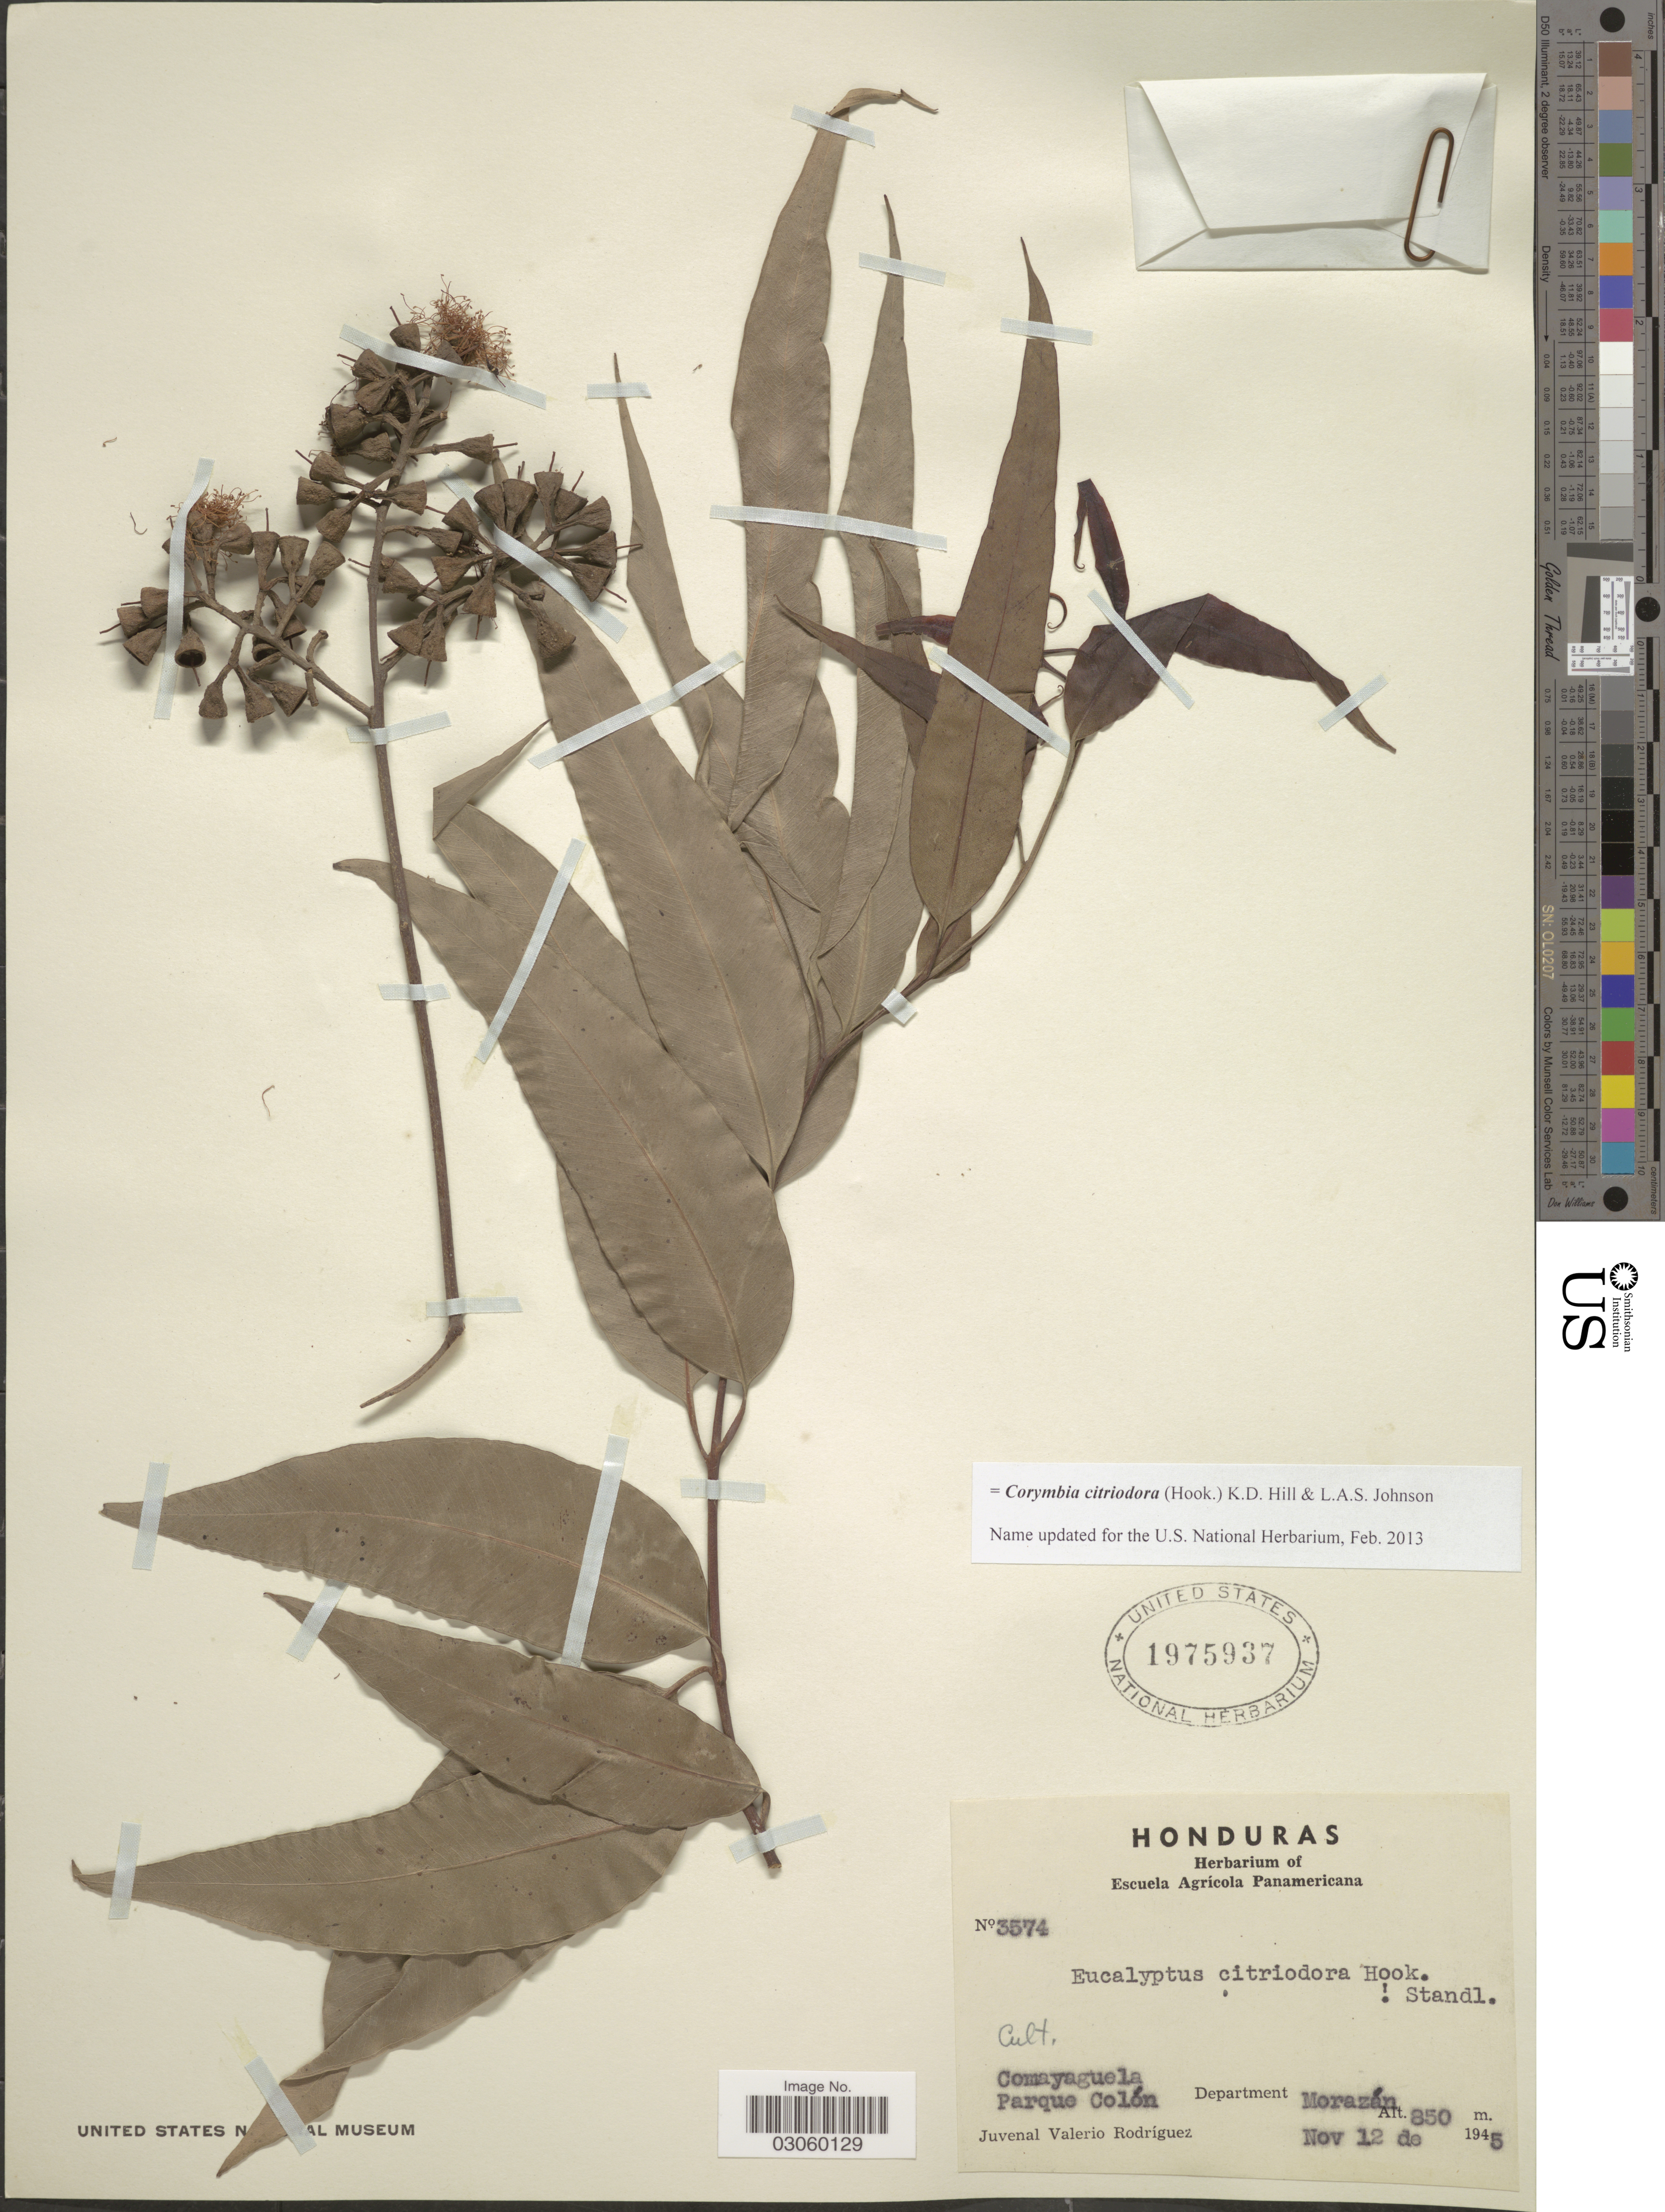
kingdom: Plantae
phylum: Tracheophyta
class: Magnoliopsida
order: Myrtales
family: Myrtaceae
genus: Corymbia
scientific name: Corymbia citriodora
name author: (Hook.) K.D. Hill & L.A.S. Johnson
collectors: J. Rodriguez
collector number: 3574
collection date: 1945-11-12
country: Honduras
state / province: Fco. Morazán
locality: Comayaguela, Parque Colón, Department Morazán.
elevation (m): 850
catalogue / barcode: US 1975937